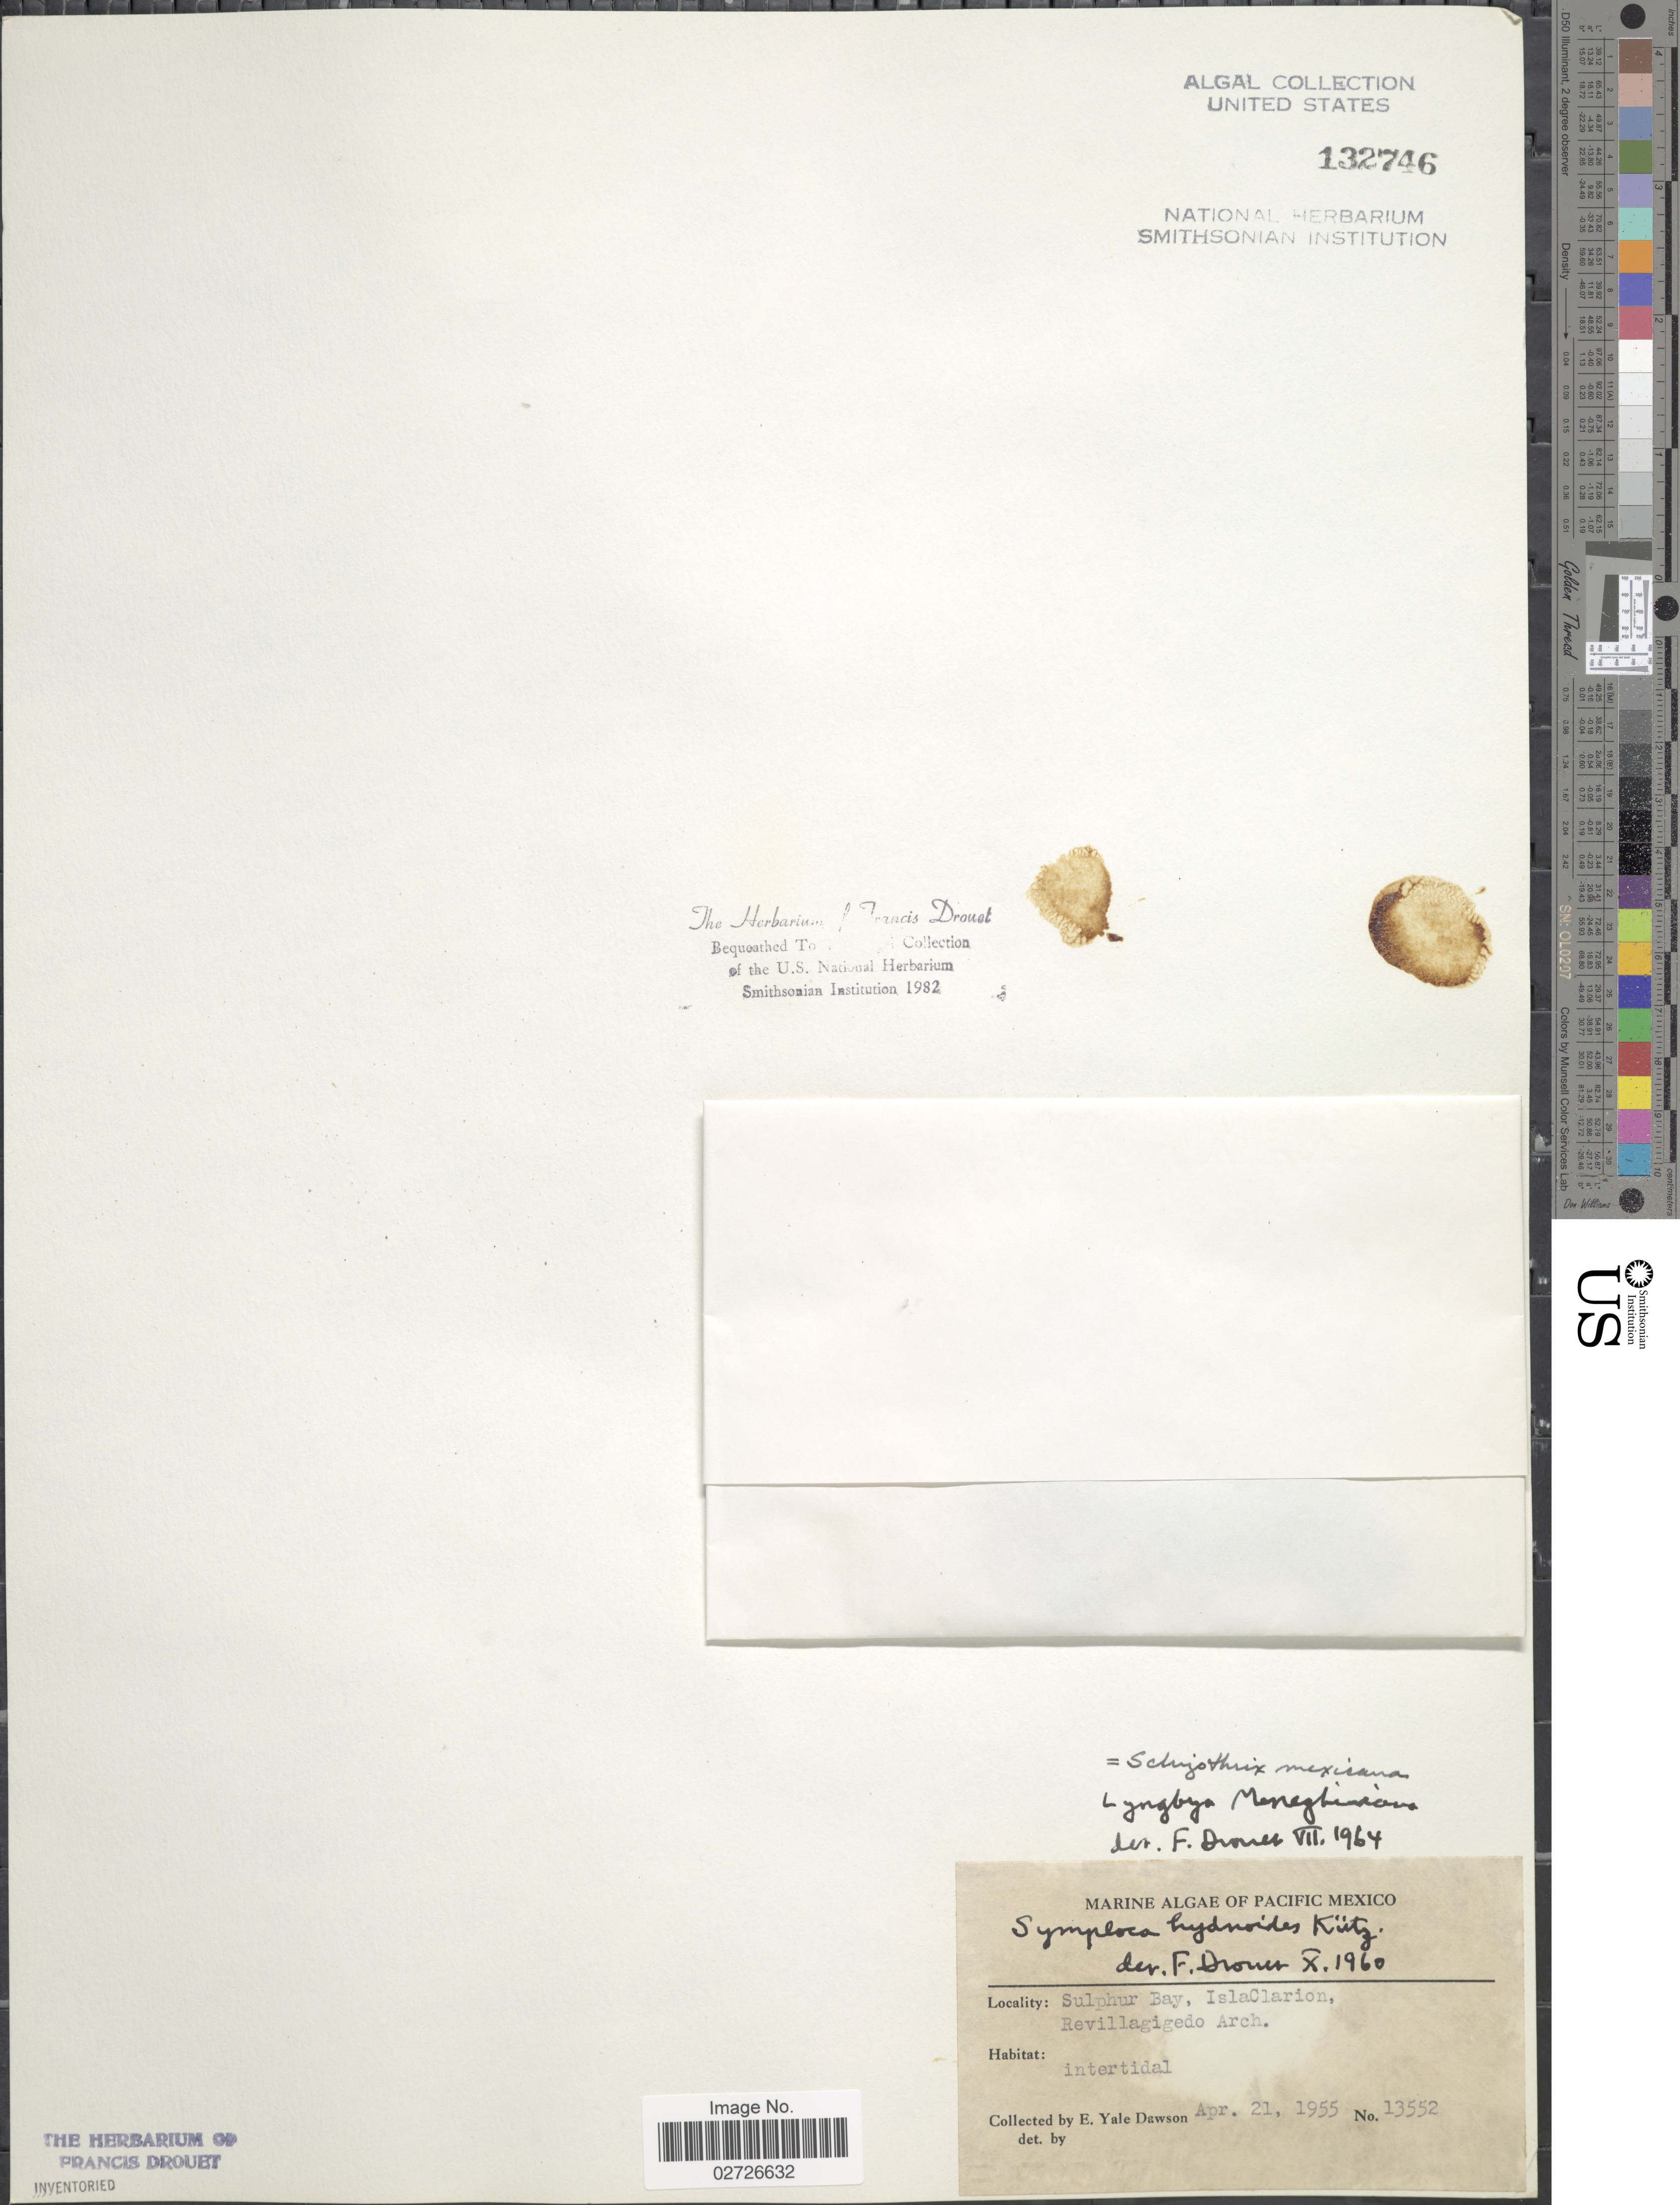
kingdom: Bacteria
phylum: Cyanobacteria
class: Cyanobacteriia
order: Leptolyngbyales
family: Trichocoleusaceae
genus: Schizothrix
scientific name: Schizothrix mexicana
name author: Gomont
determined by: Drouet, F. E.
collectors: E. Y. Dawson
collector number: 13552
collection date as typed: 21 Apr 1955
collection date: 1955-04-21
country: Mexico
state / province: Colima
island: Isla Clarion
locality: Sulphur Bay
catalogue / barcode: US 132746